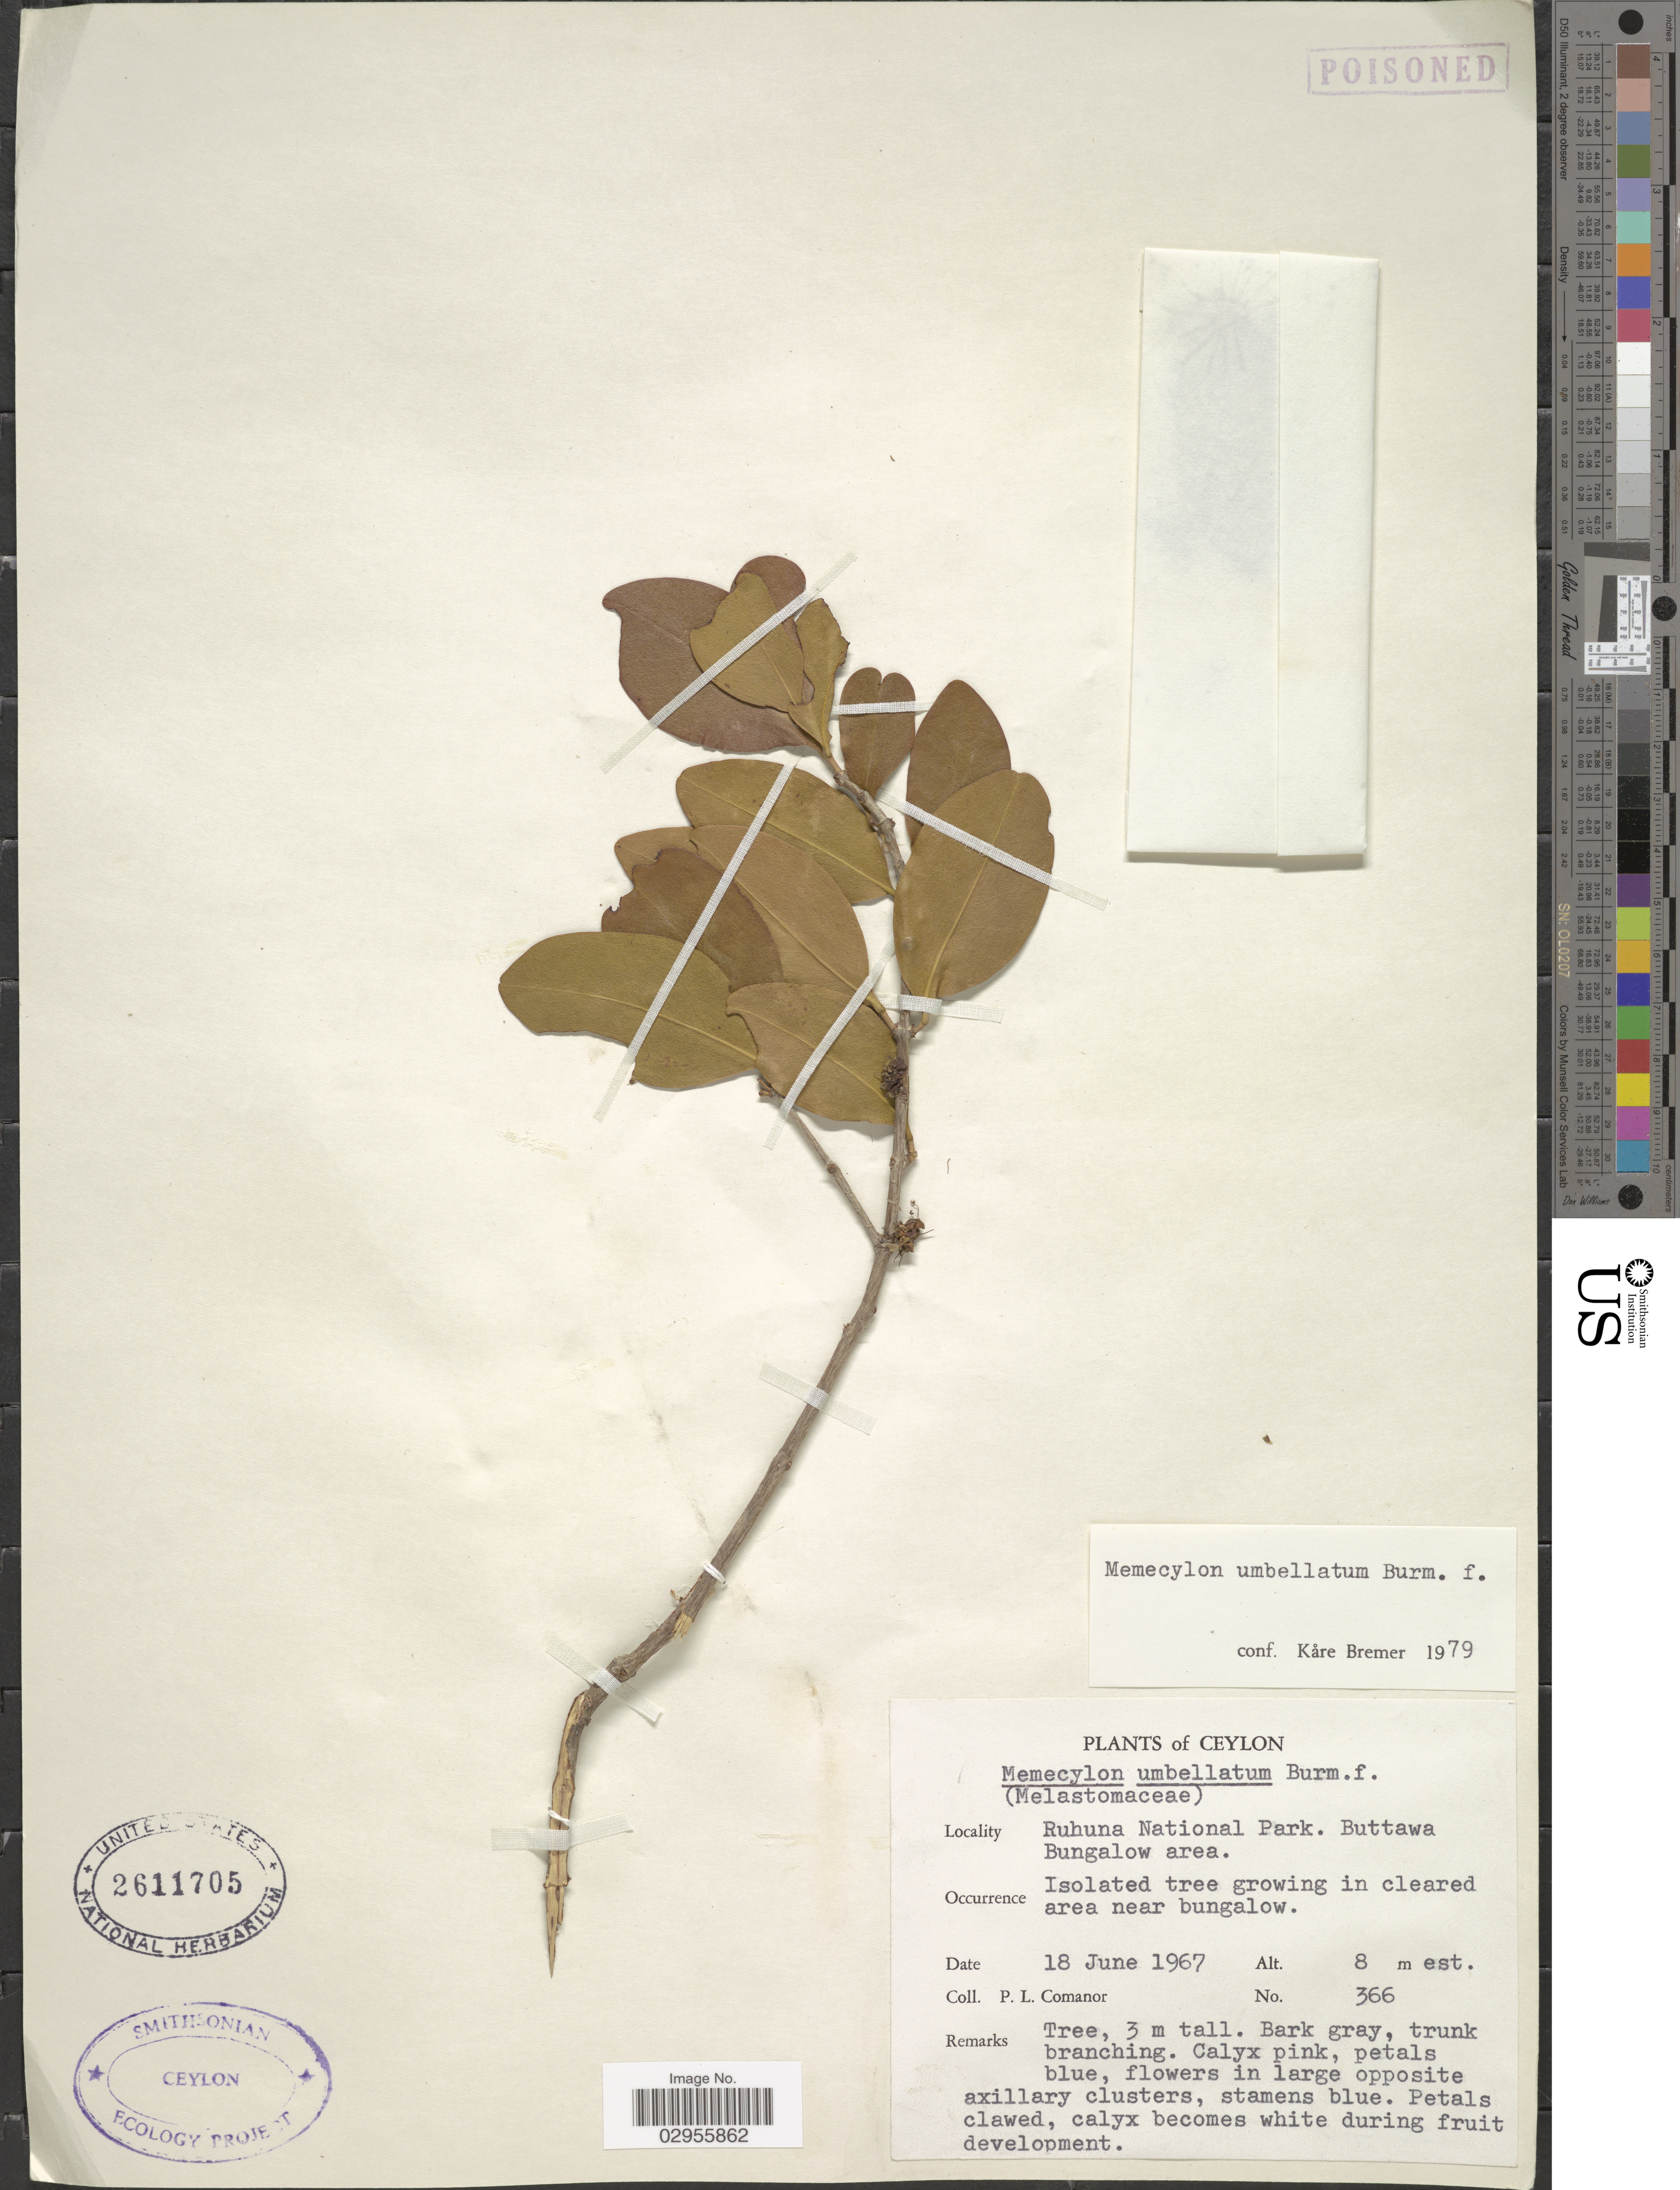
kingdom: Plantae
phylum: Tracheophyta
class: Magnoliopsida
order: Myrtales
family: Melastomataceae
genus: Memecylon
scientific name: Memecylon umbellatum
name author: Burm. f.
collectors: P. Comanor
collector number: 366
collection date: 1967-06-18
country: Sri Lanka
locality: Ceylon. Ruhuna National Park. Buttawa Bungalow area.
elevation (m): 8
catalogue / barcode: US 2611705